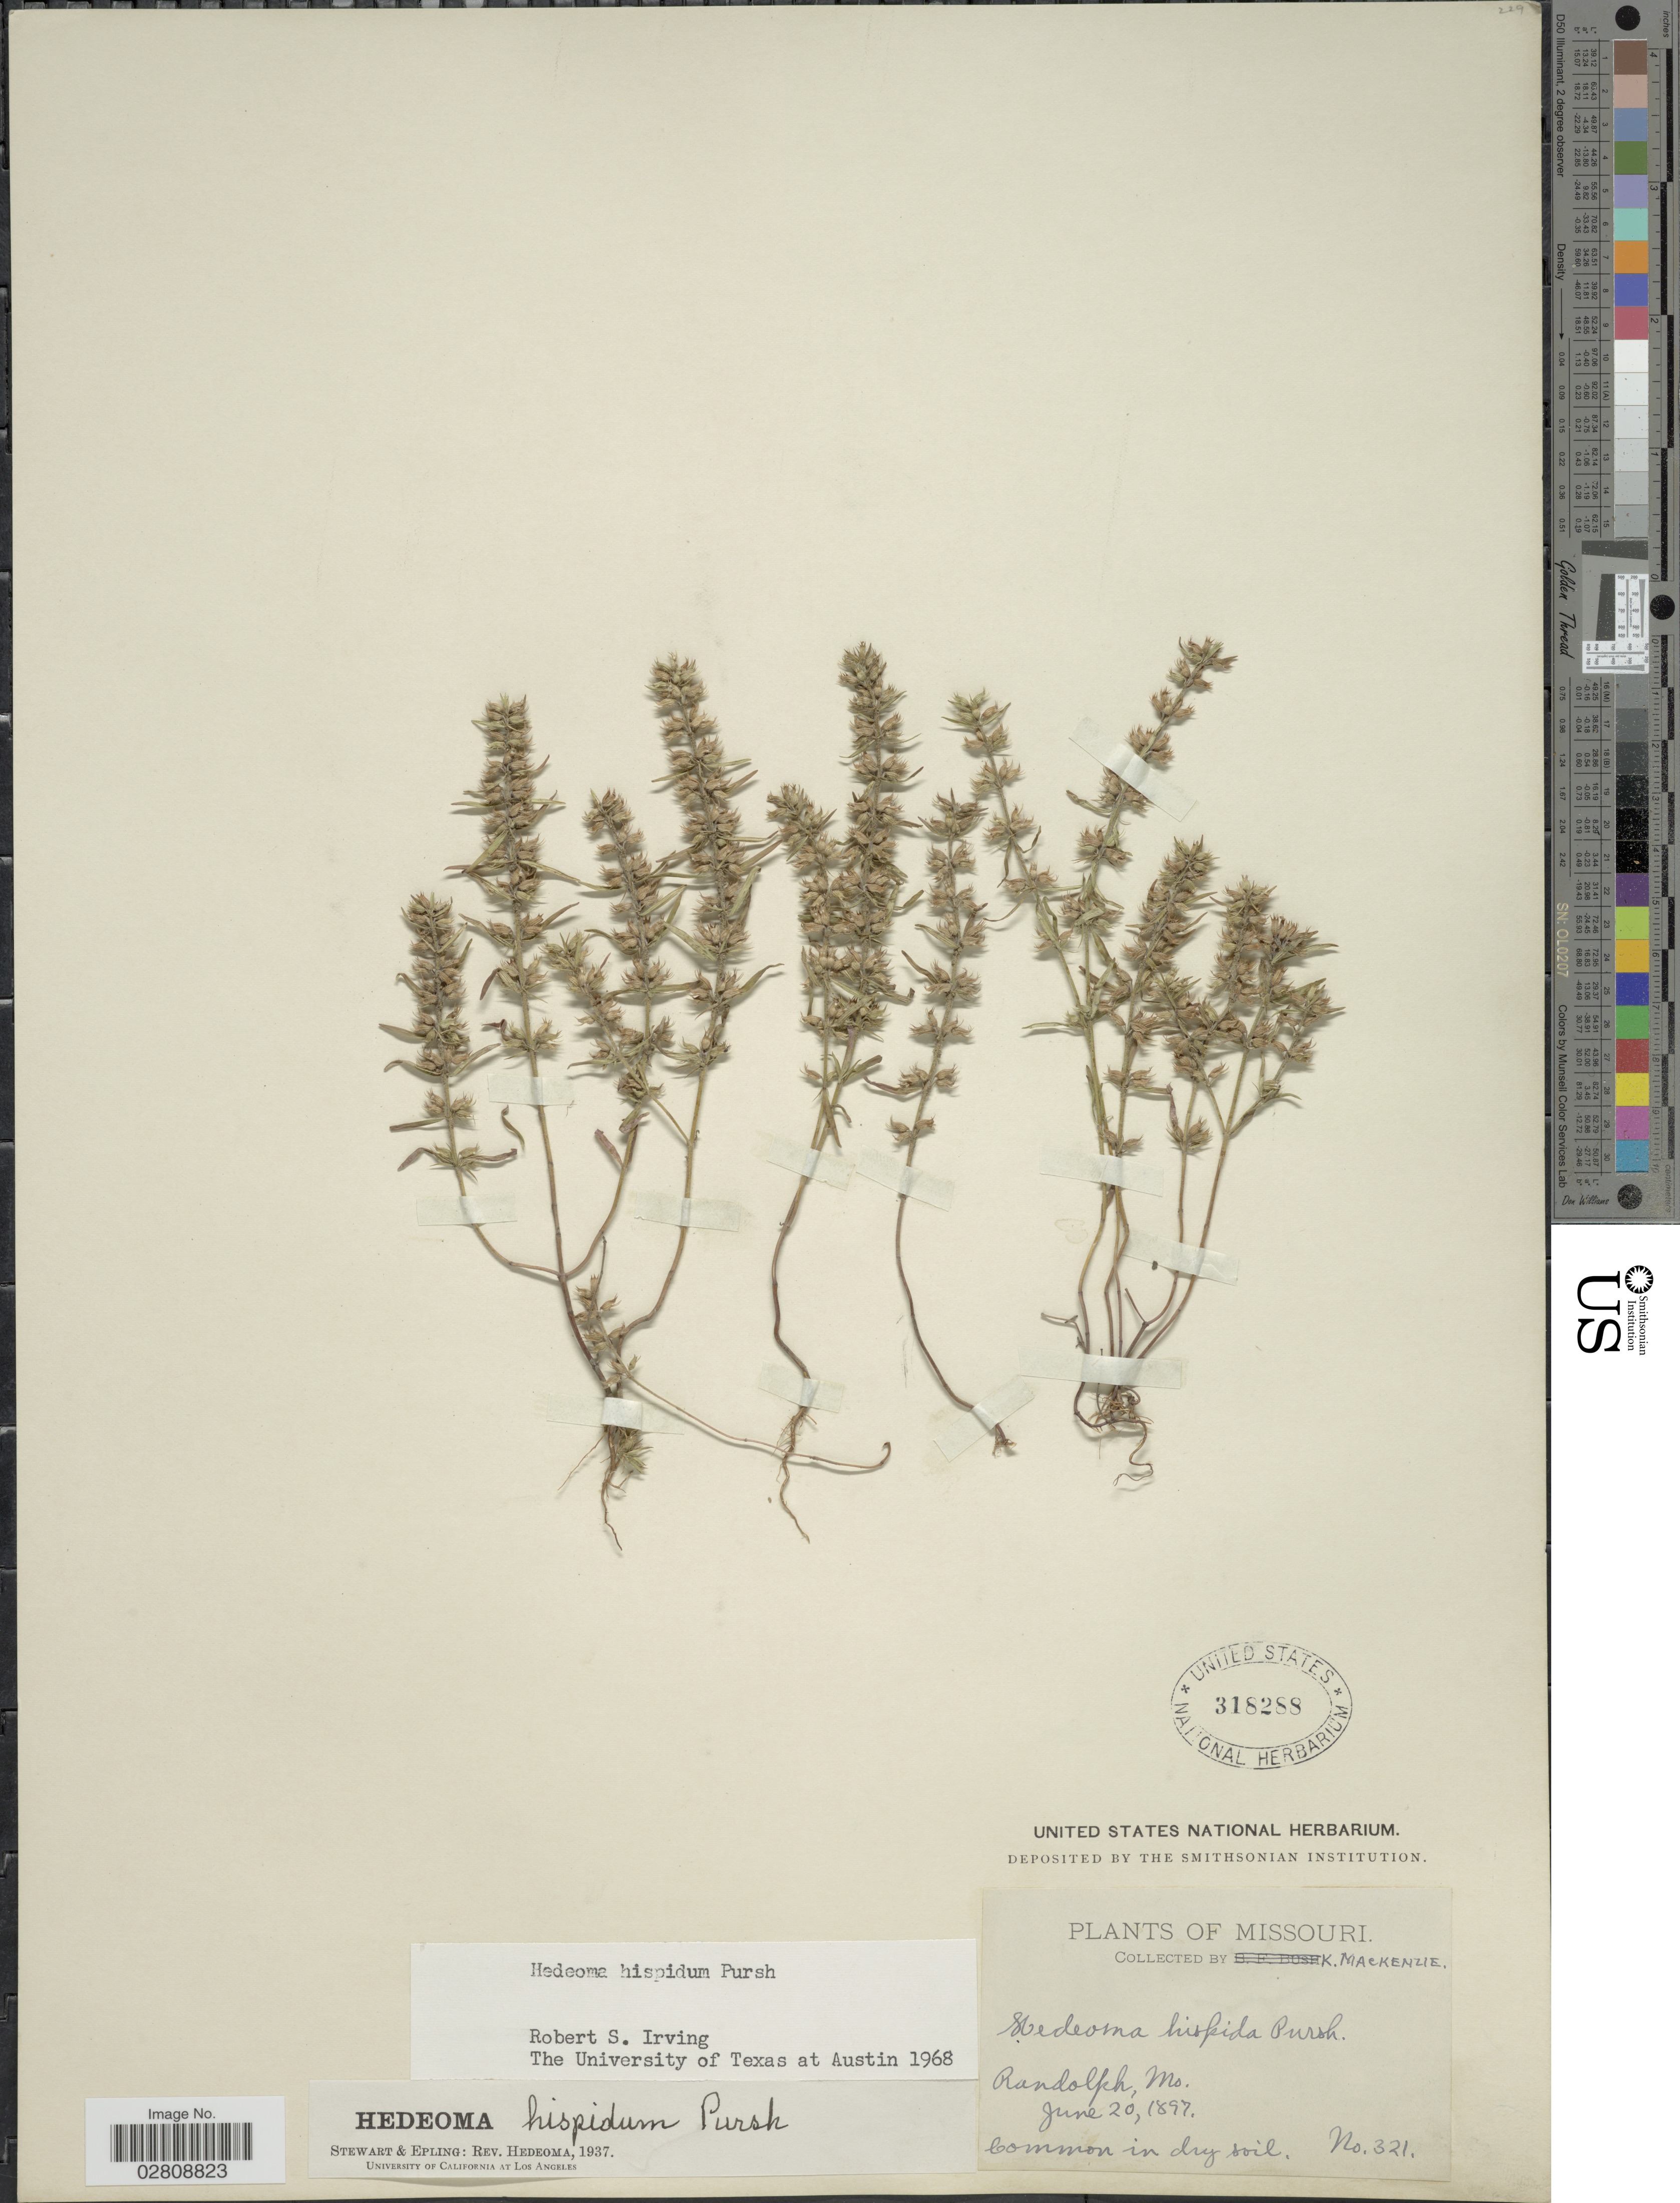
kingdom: Plantae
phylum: Tracheophyta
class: Magnoliopsida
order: Lamiales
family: Lamiaceae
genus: Hedeoma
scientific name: Hedeoma hispida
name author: Pursh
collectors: K. K. Mackenzie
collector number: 321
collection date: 1897-06-20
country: United States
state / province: Missouri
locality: Randolph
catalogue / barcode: US 318288